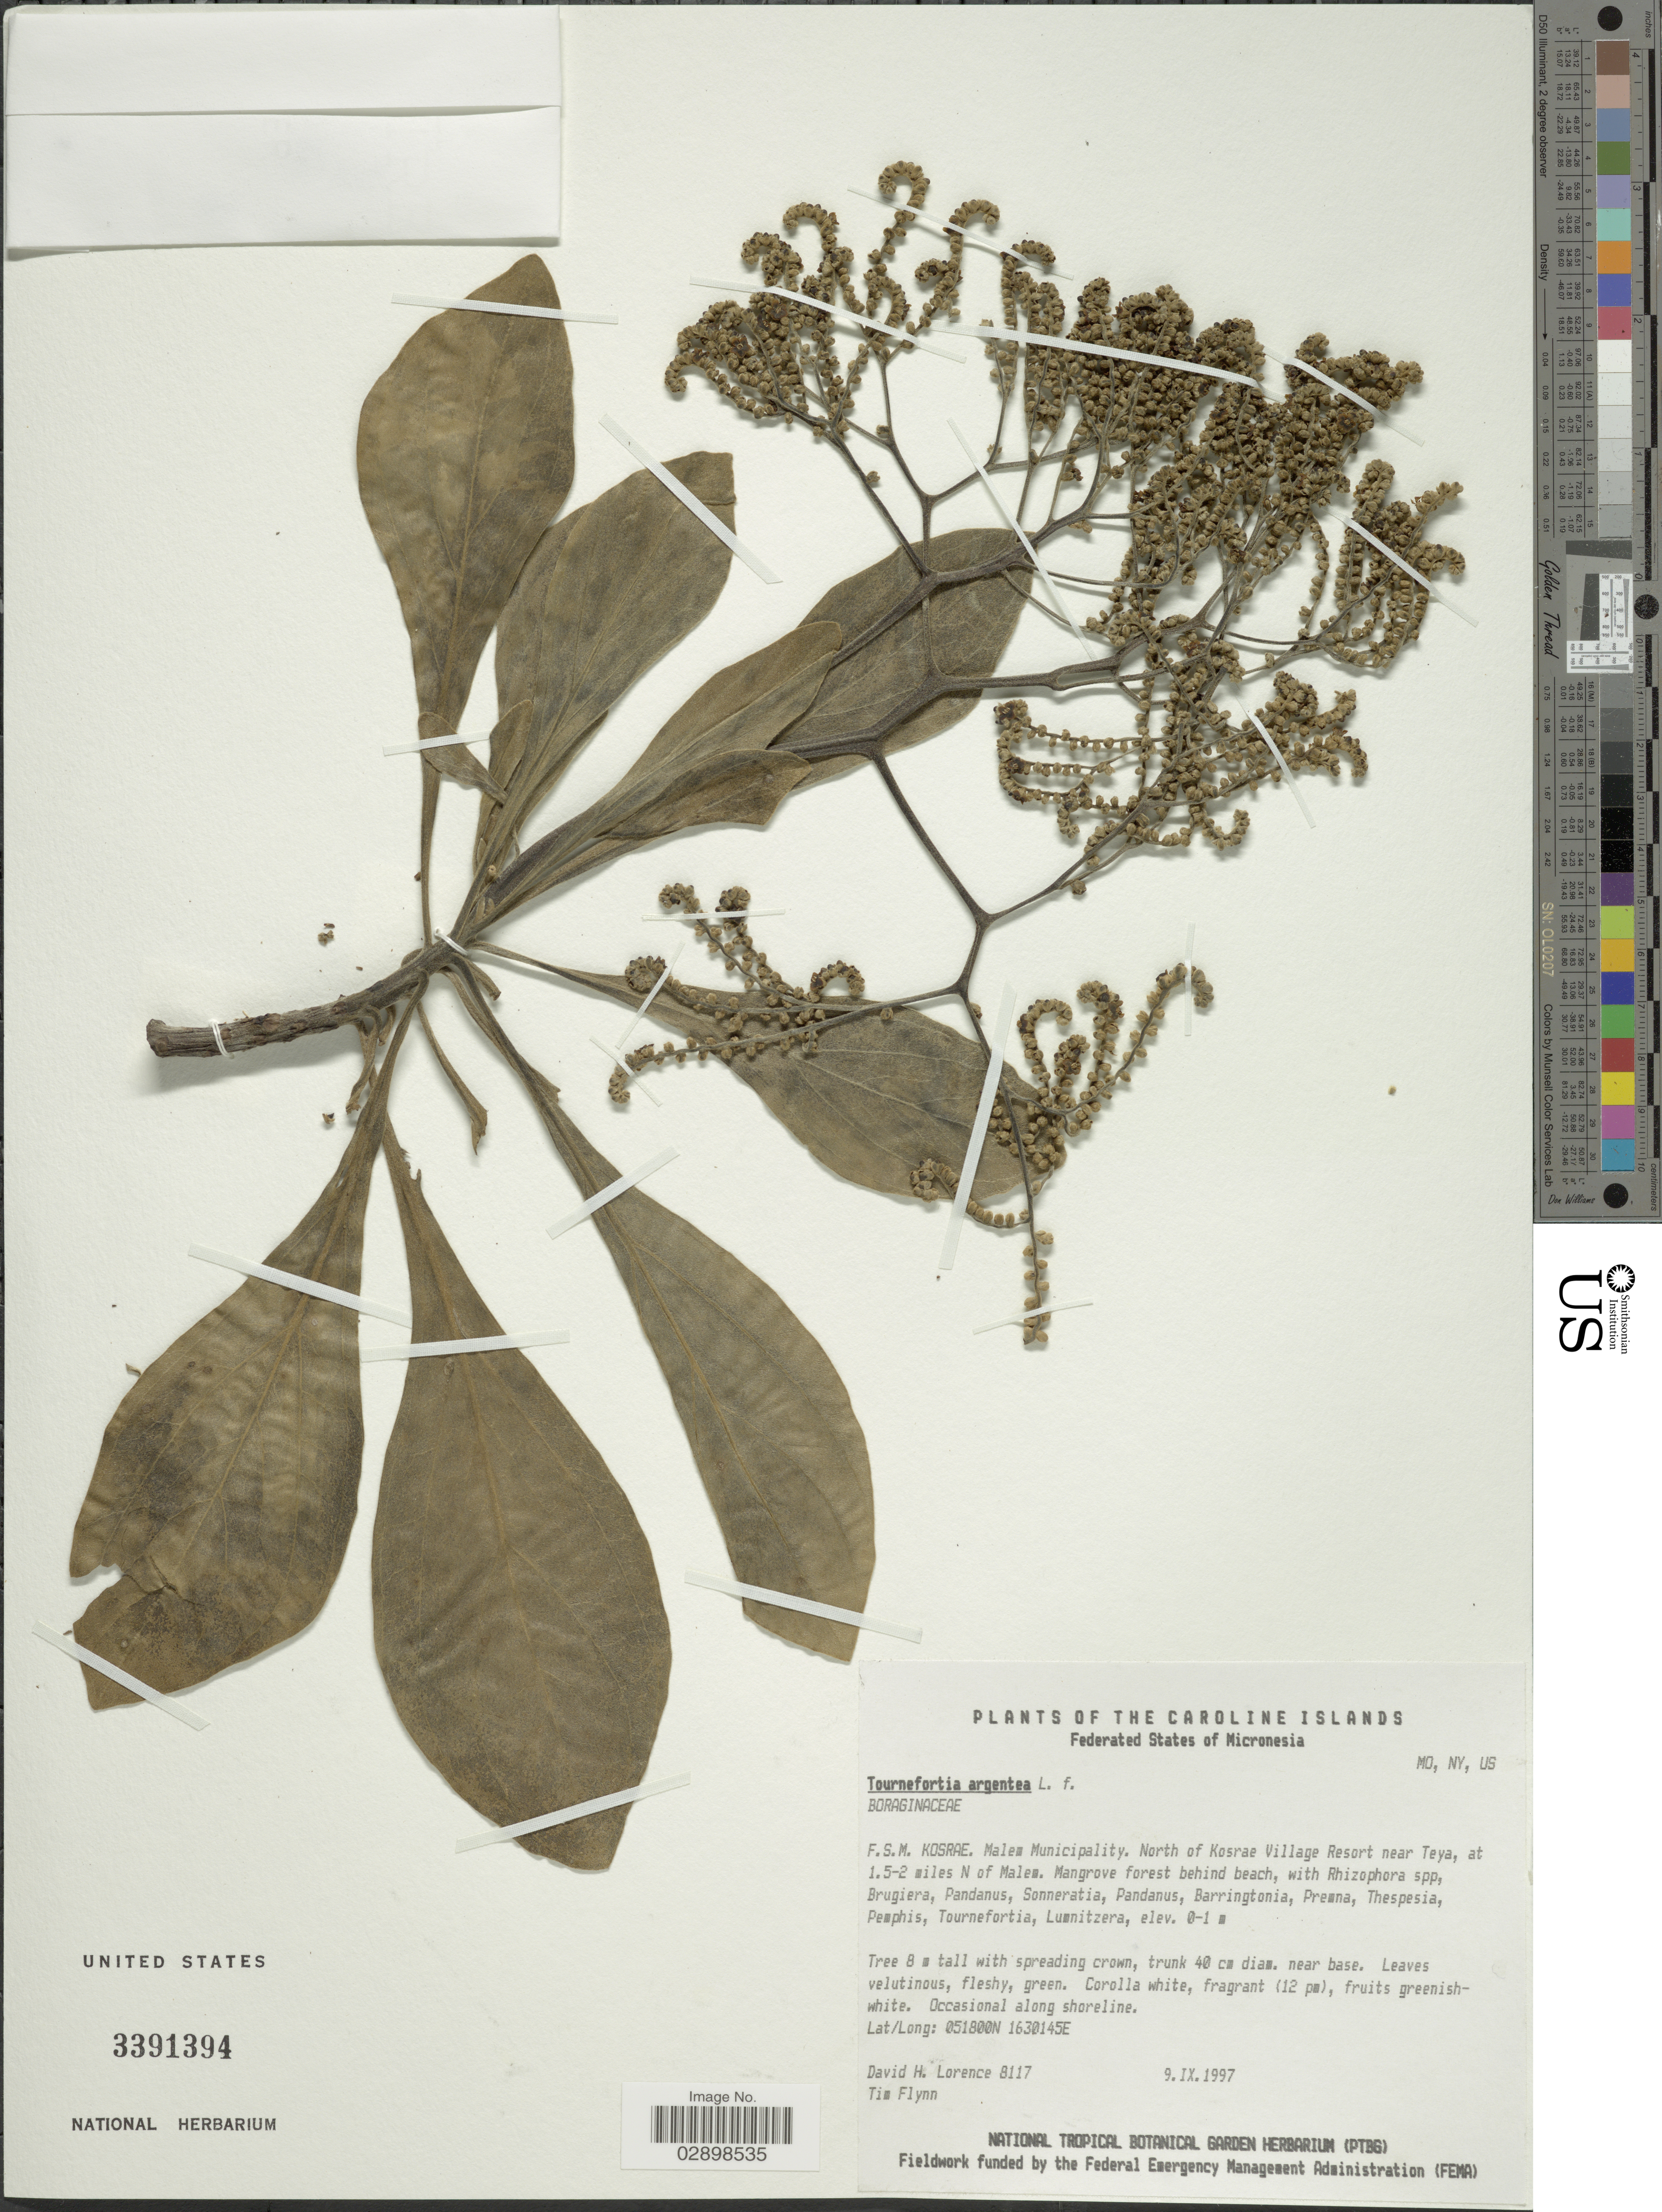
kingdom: Plantae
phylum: Tracheophyta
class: Magnoliopsida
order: Boraginales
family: Heliotropiaceae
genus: Heliotropium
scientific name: Heliotropium arboreum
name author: (Blanco) Mabberley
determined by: Wagner, W. L., (BOT), Smithsonian Institution - National Museum of Natural History (UNITED STATES)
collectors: D. Lorence & T. Flynn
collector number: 8117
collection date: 1997-09-09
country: Micronesia, Federated States of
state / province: Kosrae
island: Kosrae [Kusaie]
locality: Kosrae. Malem Municipality. North of Kosrae Village Resort near Teya, at 1.5-2 miles N of Malem.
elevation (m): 0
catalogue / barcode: US 3391394